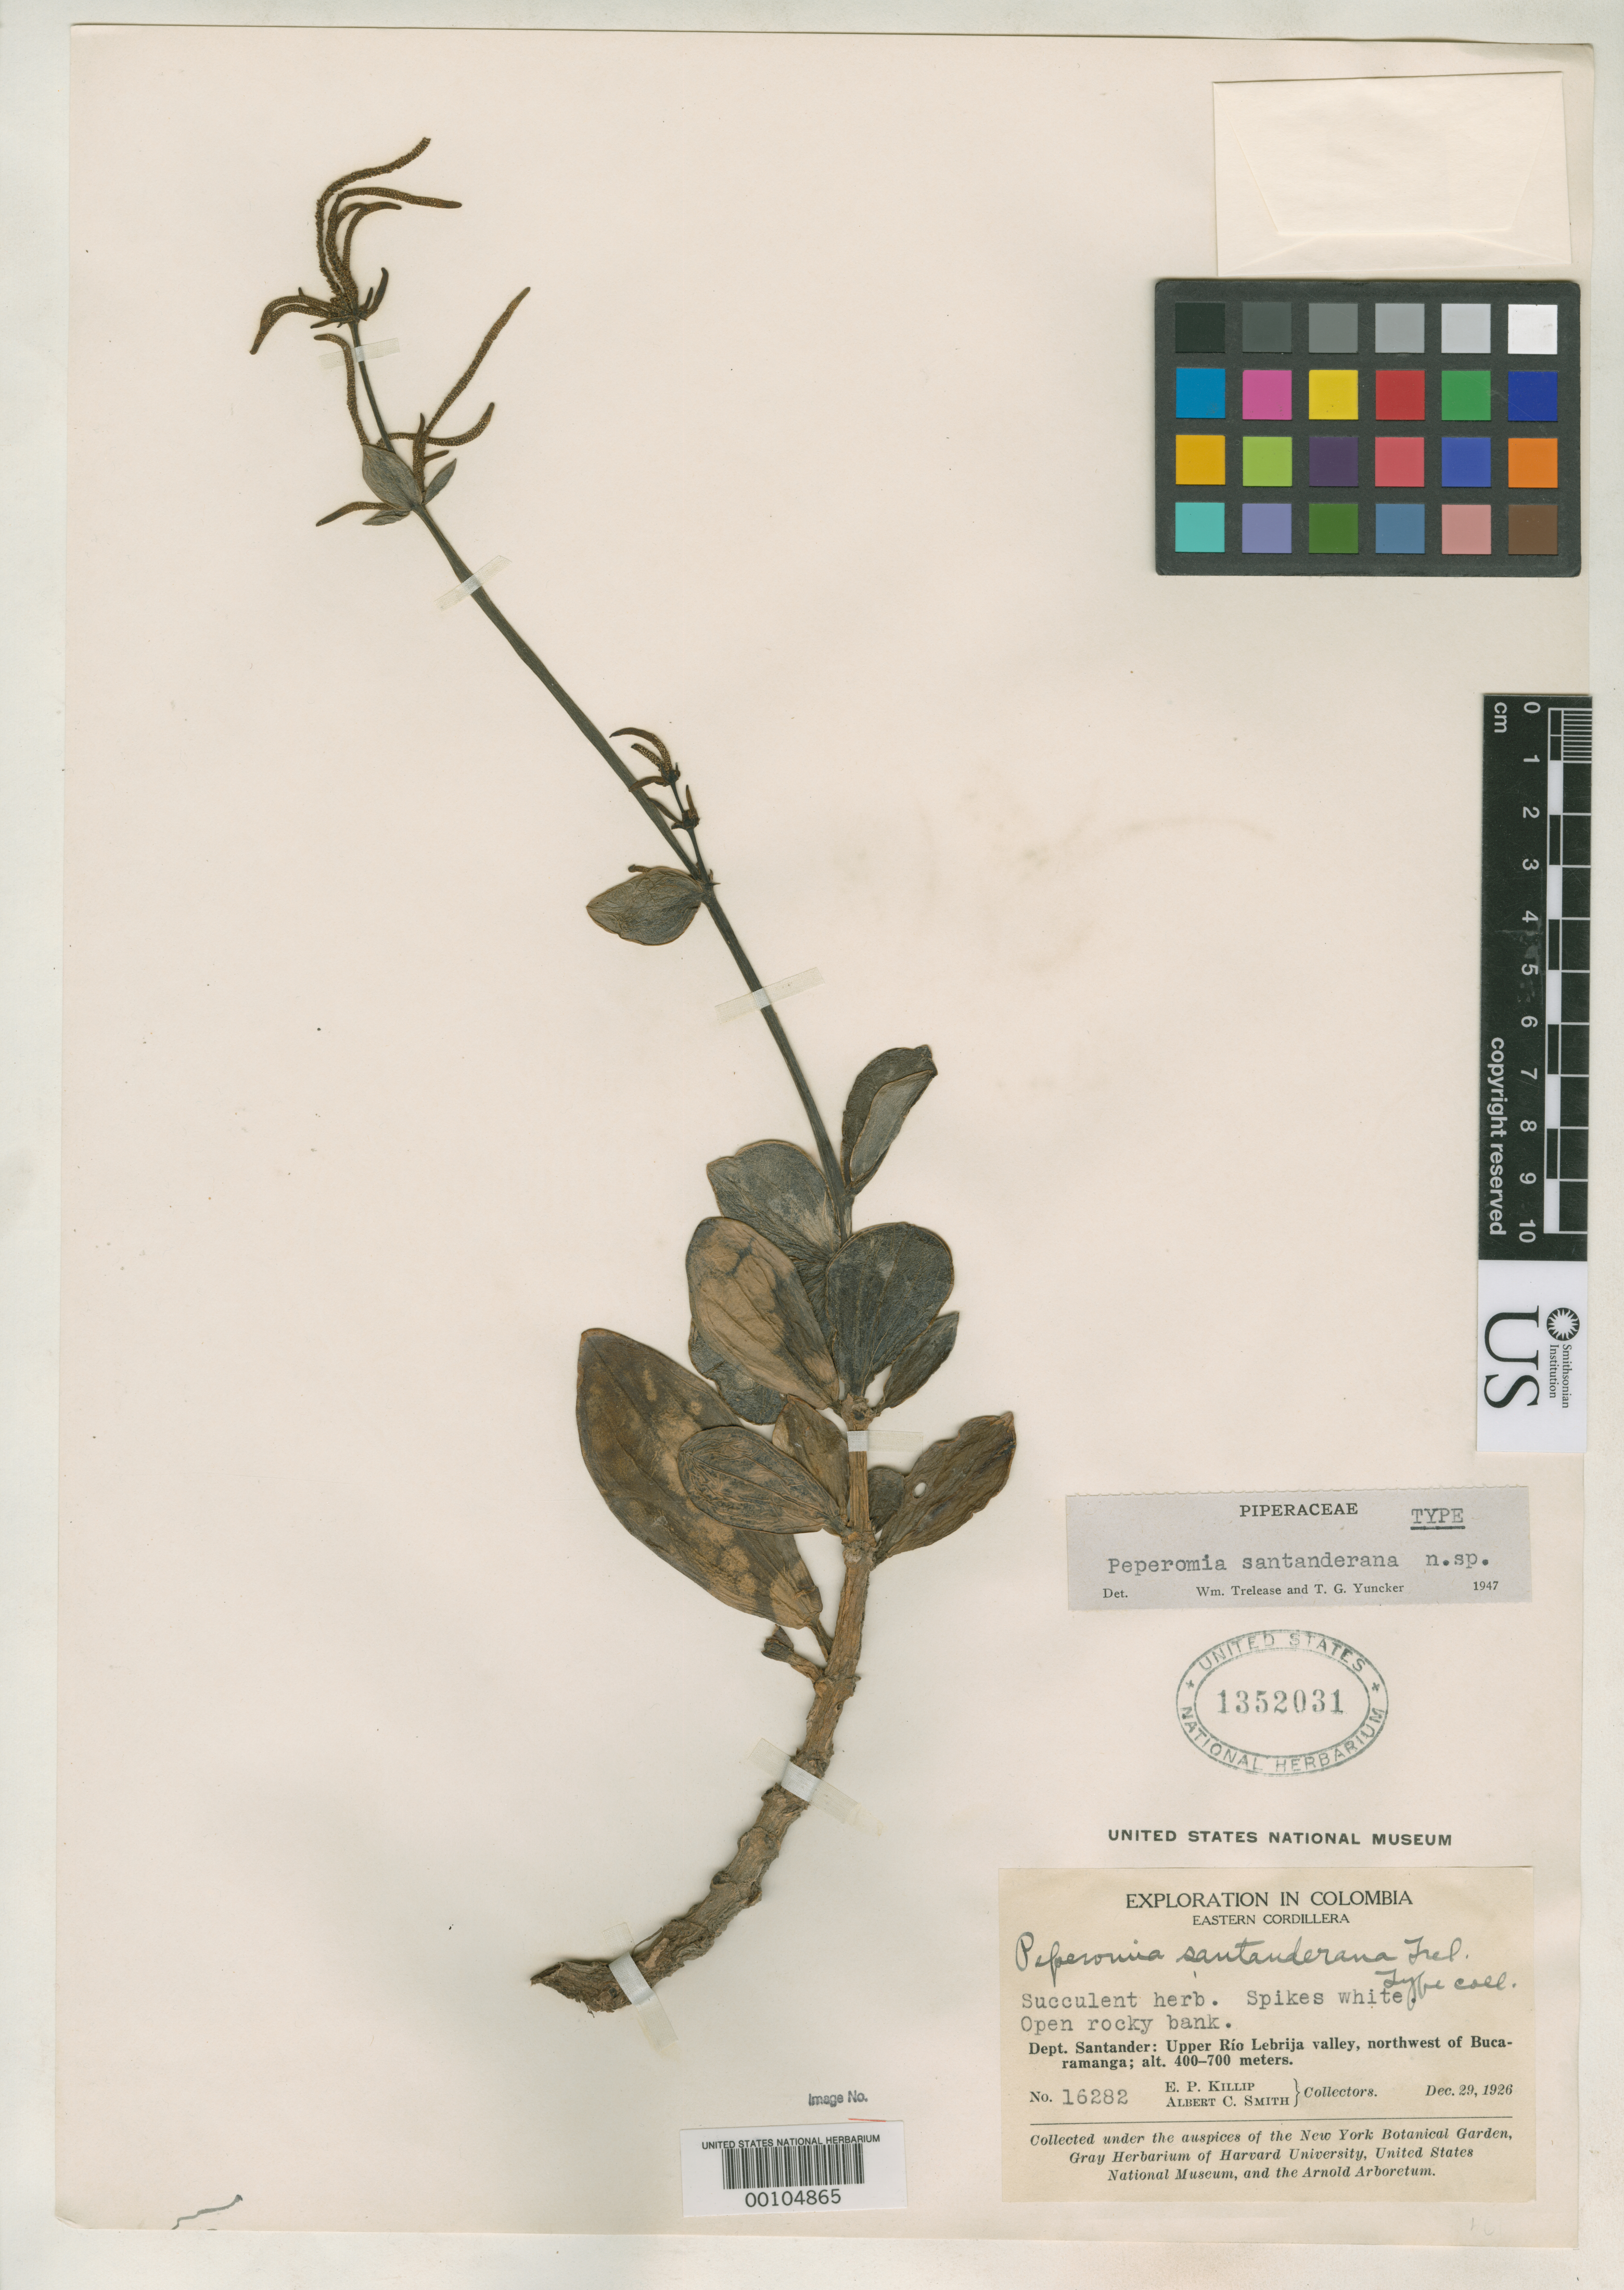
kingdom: Plantae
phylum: Tracheophyta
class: Magnoliopsida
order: Piperales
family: Piperaceae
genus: Peperomia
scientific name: Peperomia santanderana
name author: Trel. & Yunck.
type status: Holotype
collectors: E. P. Killip & A. C. Smith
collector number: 16282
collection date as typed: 29 Dec 1926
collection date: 1926-12-29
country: Colombia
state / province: Santander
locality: Upper Rio Lebrija Valley, NW of Bucaramanga.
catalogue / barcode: US 1352031